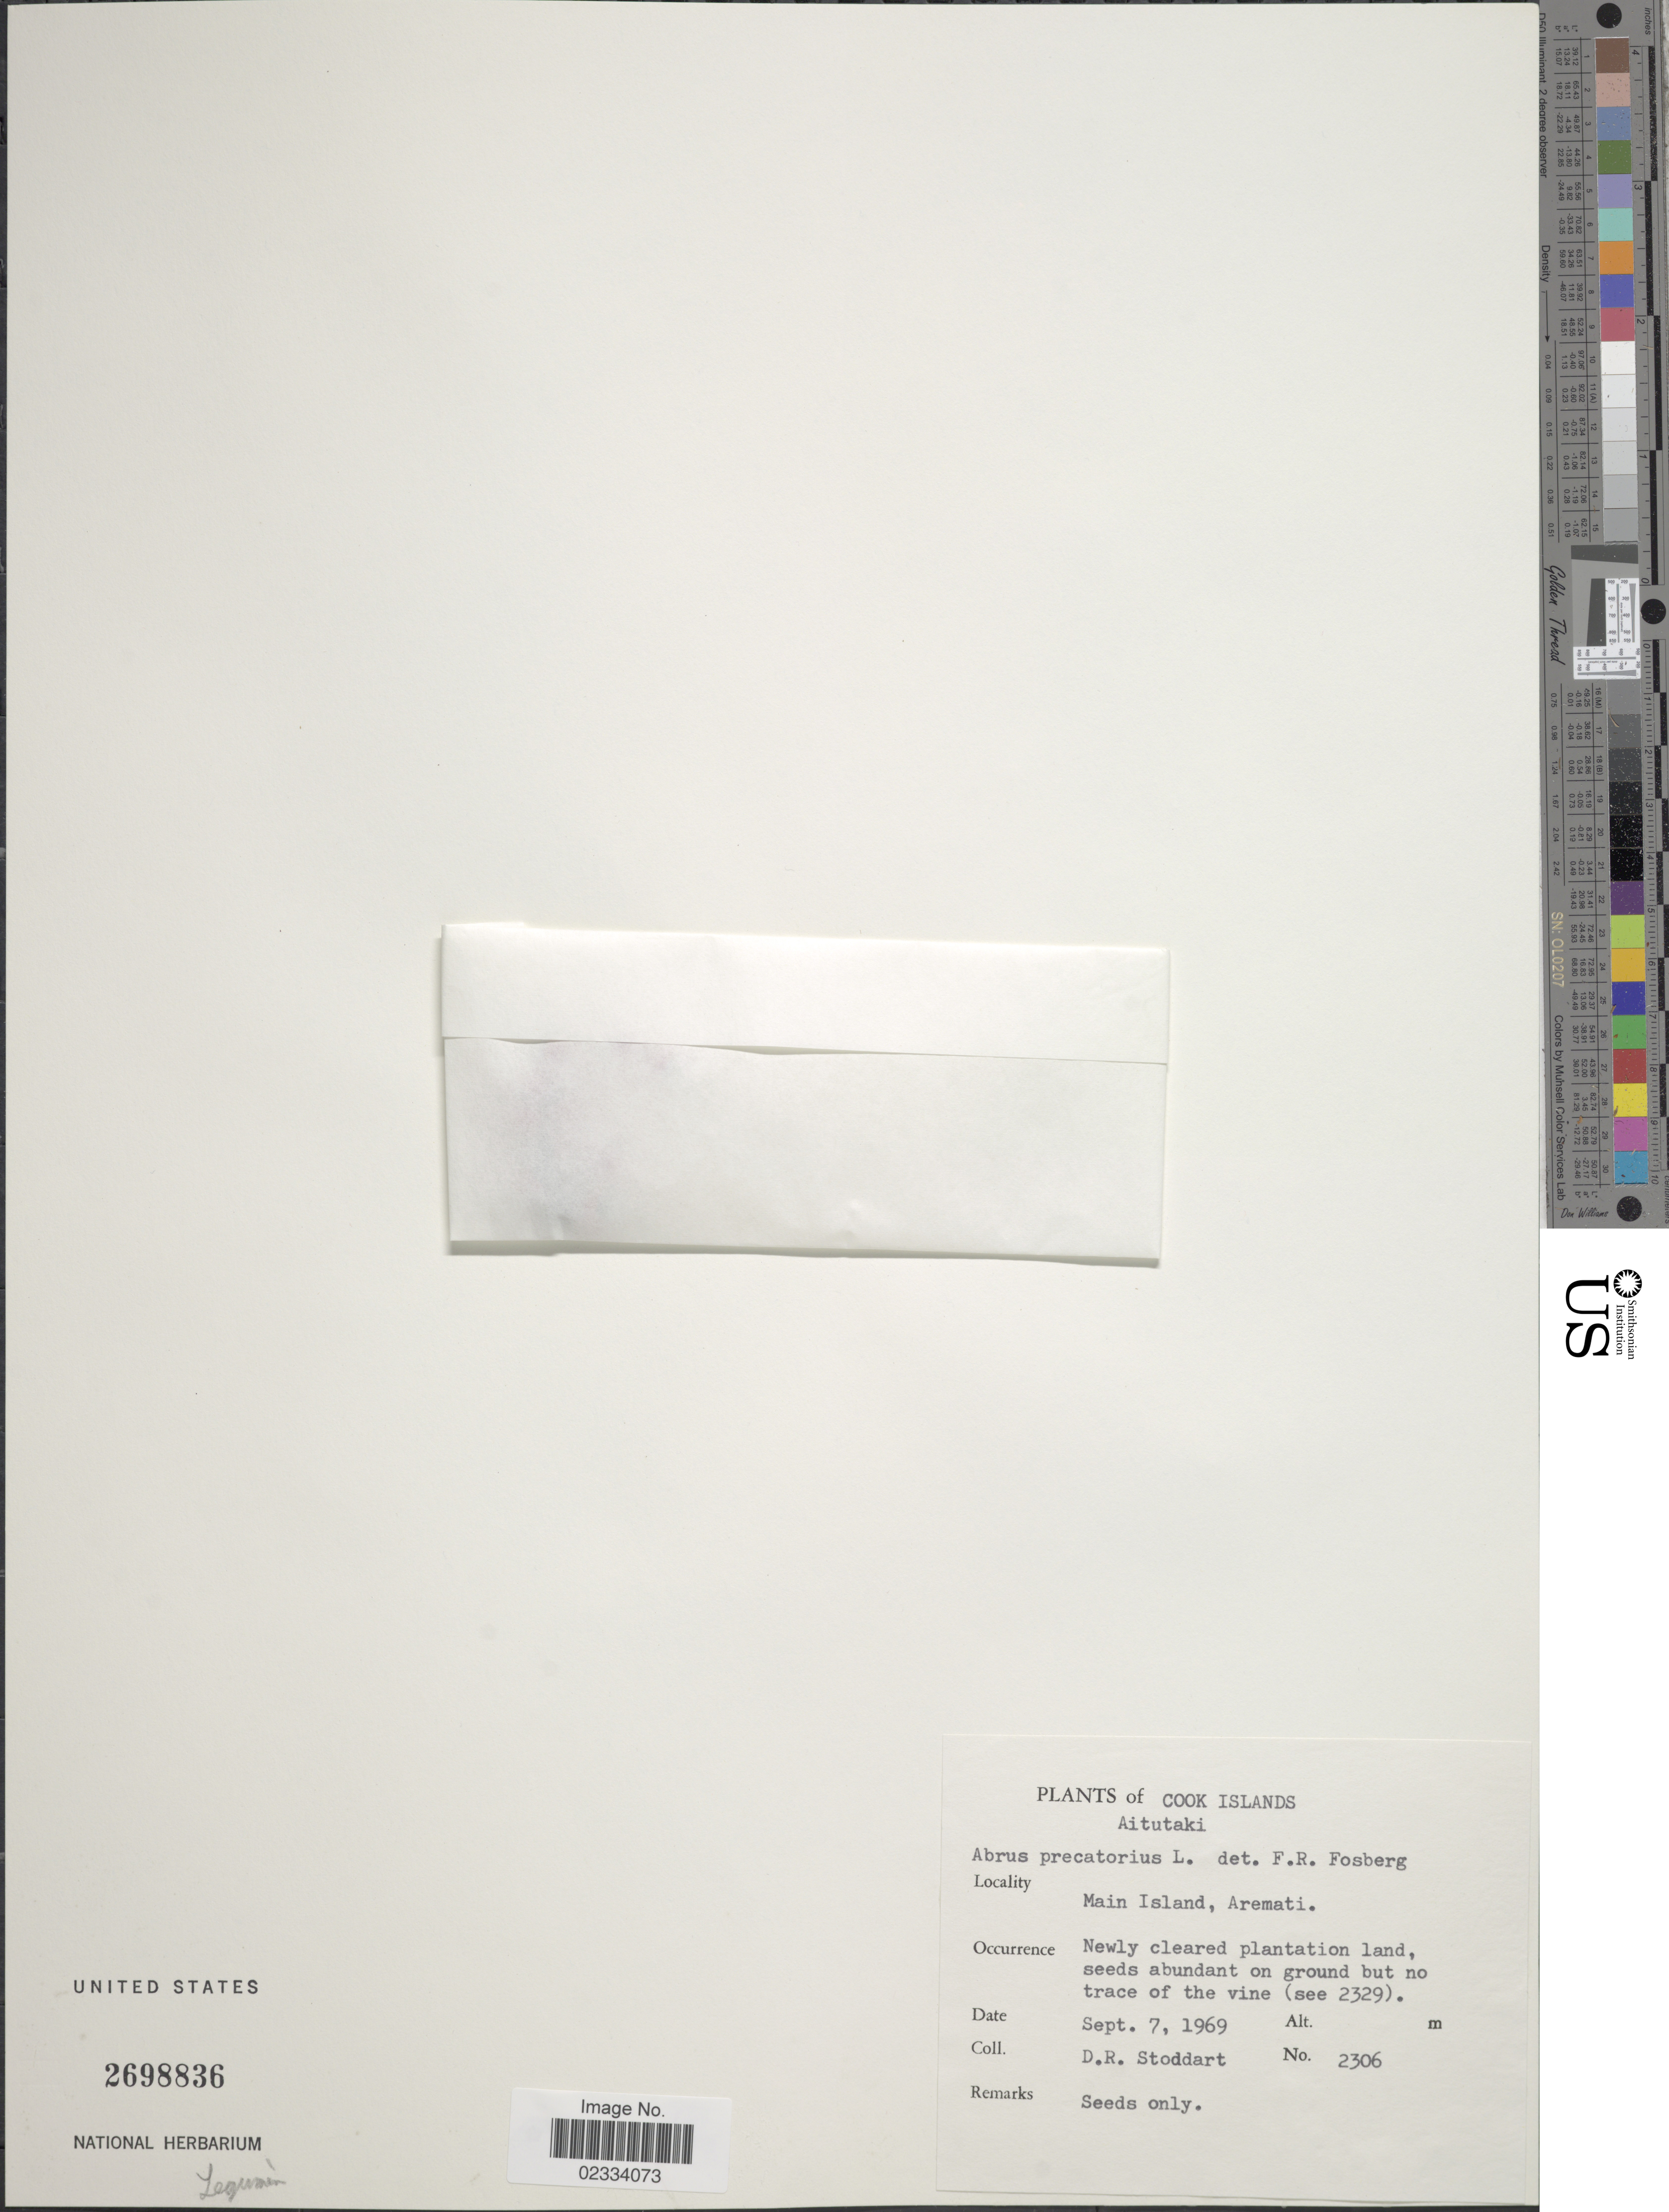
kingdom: Plantae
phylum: Tracheophyta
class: Magnoliopsida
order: Fabales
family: Fabaceae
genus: Abrus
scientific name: Abrus precatorius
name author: L.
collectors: D. R. Stoddart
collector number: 2306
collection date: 1969-09-07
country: Cook Islands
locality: Aitutaki. Main Island, Aremati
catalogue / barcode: US 2698836